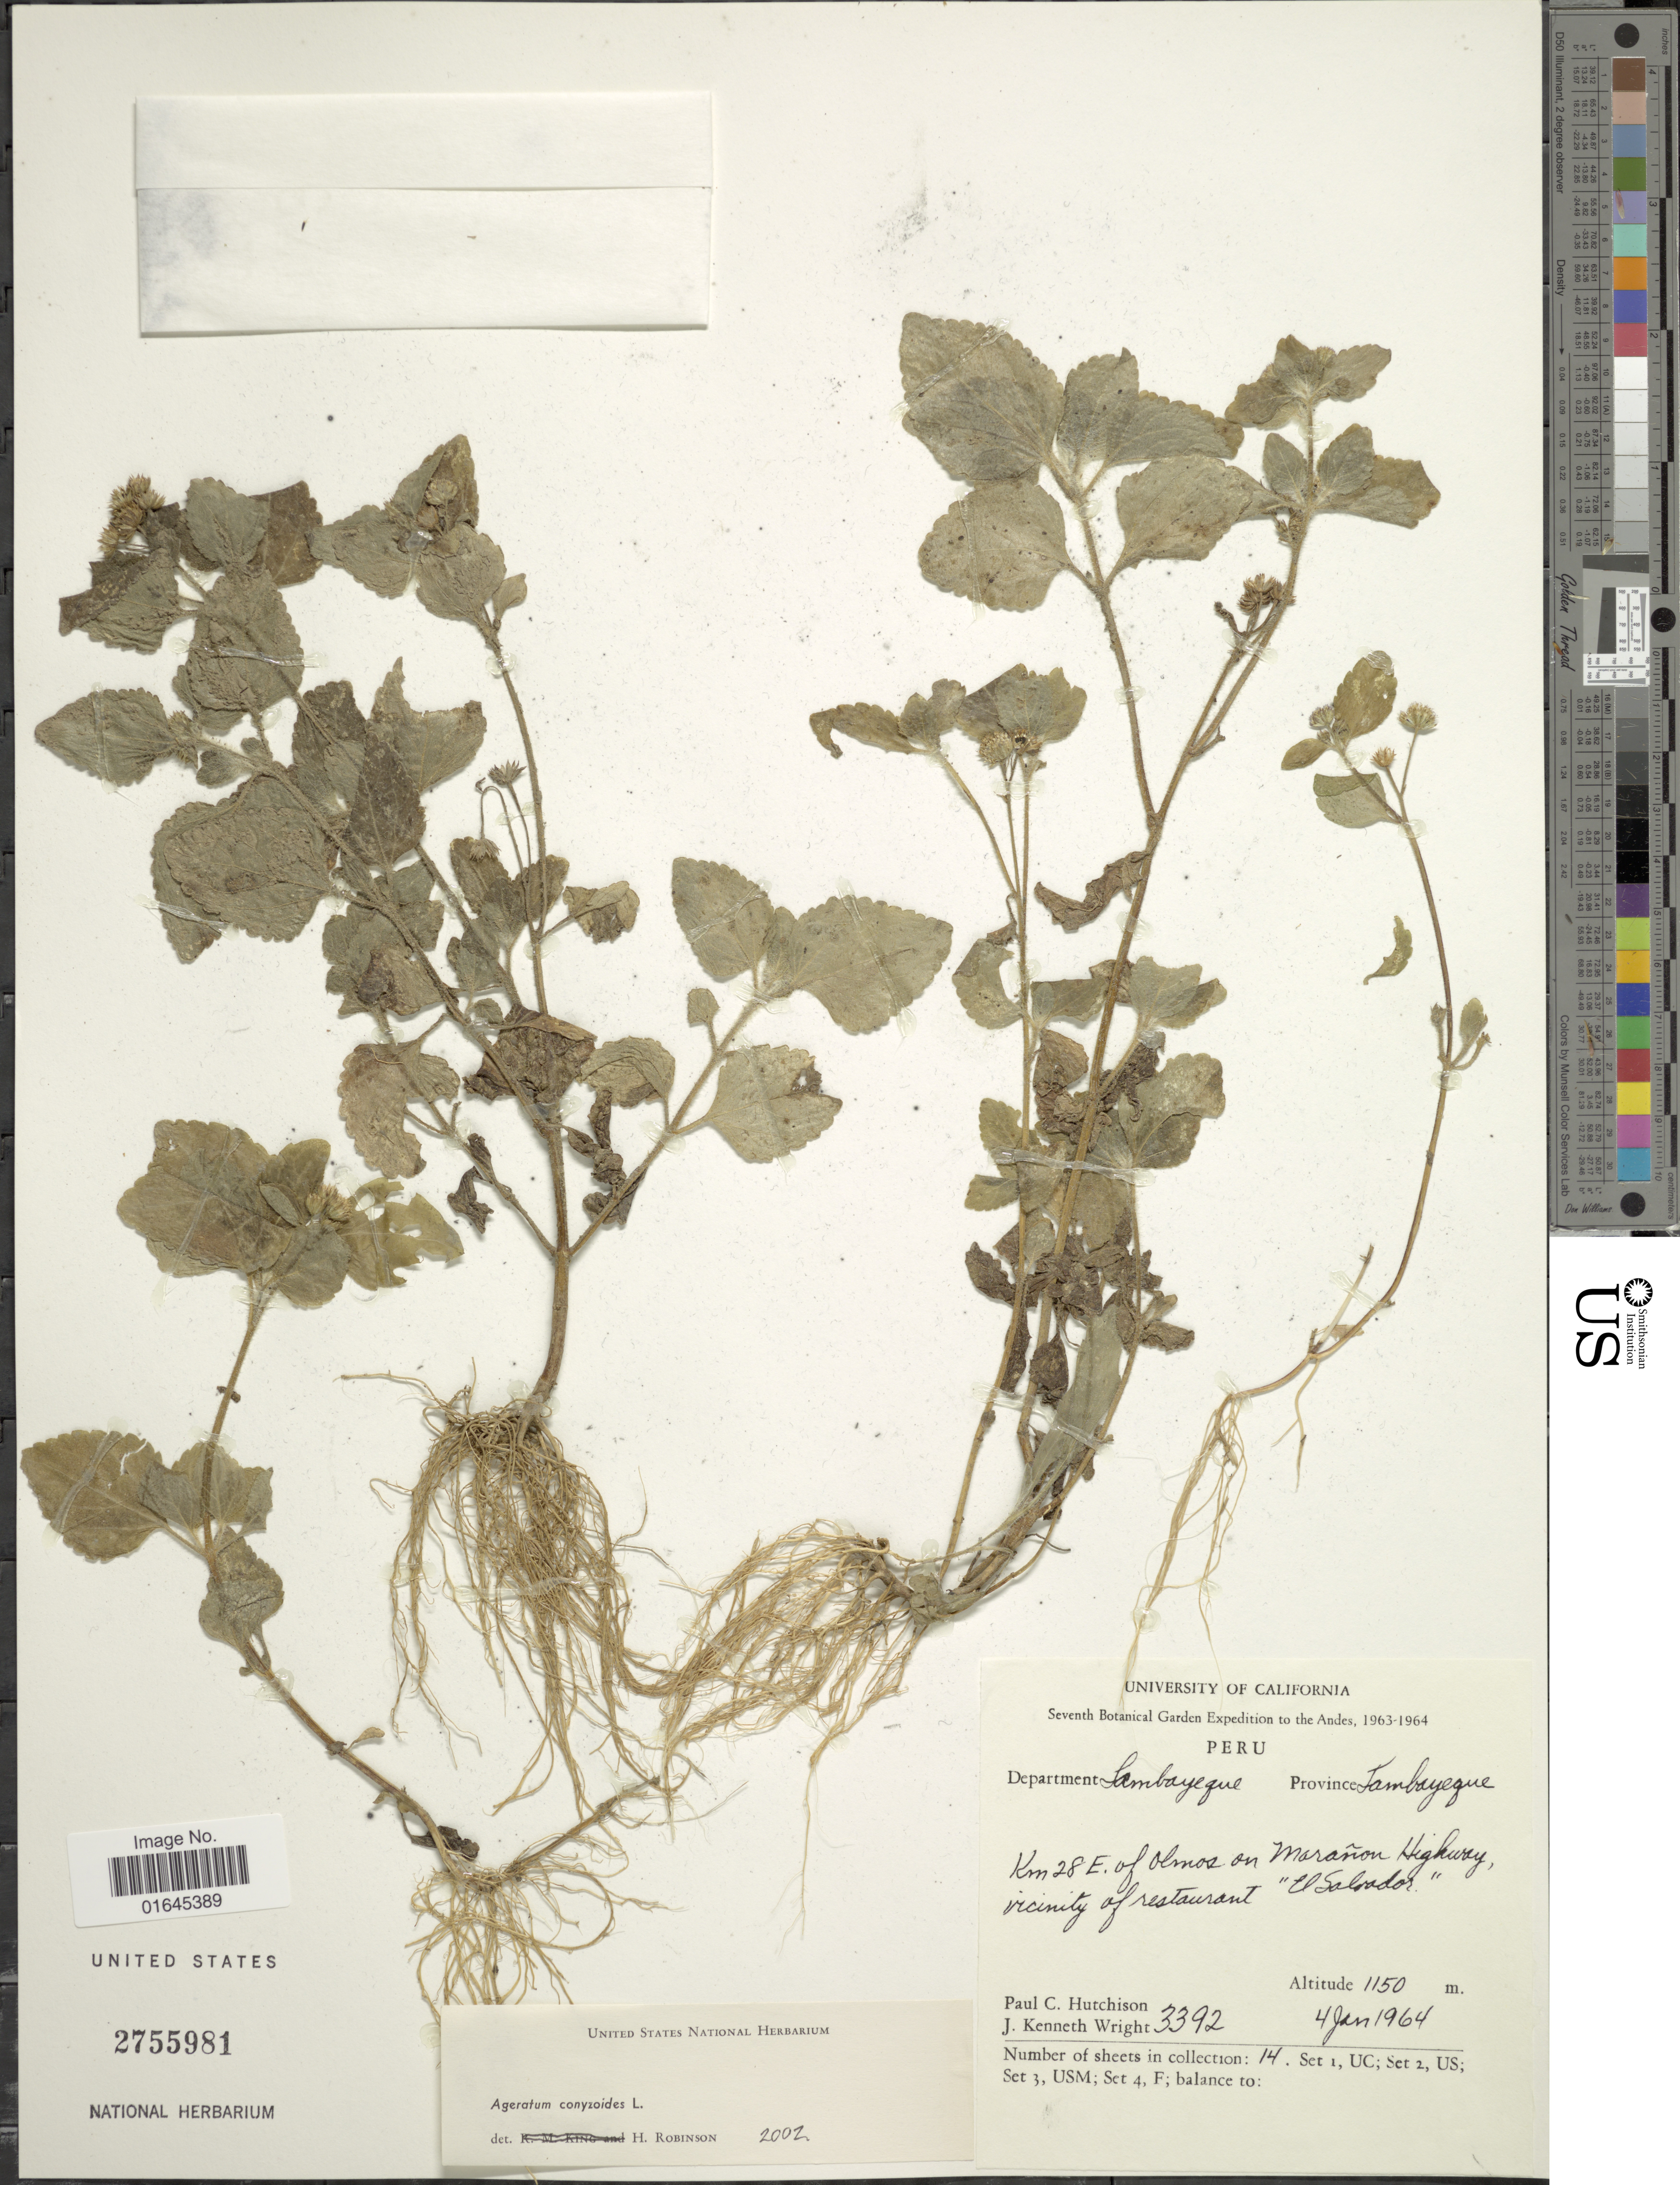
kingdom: Plantae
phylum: Tracheophyta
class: Magnoliopsida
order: Asterales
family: Asteraceae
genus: Ageratum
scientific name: Ageratum conyzoides subsp. conyzoides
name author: L.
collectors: P. C. Hutchison & J. K. Wright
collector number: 3392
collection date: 1964-01-04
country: Peru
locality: Department Tambayegue, Province Tambayegue, Km 28 E. of Olmos on Marañon Highway, vicinity of restaurant "El Salvador"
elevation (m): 1150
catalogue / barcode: US 2755981